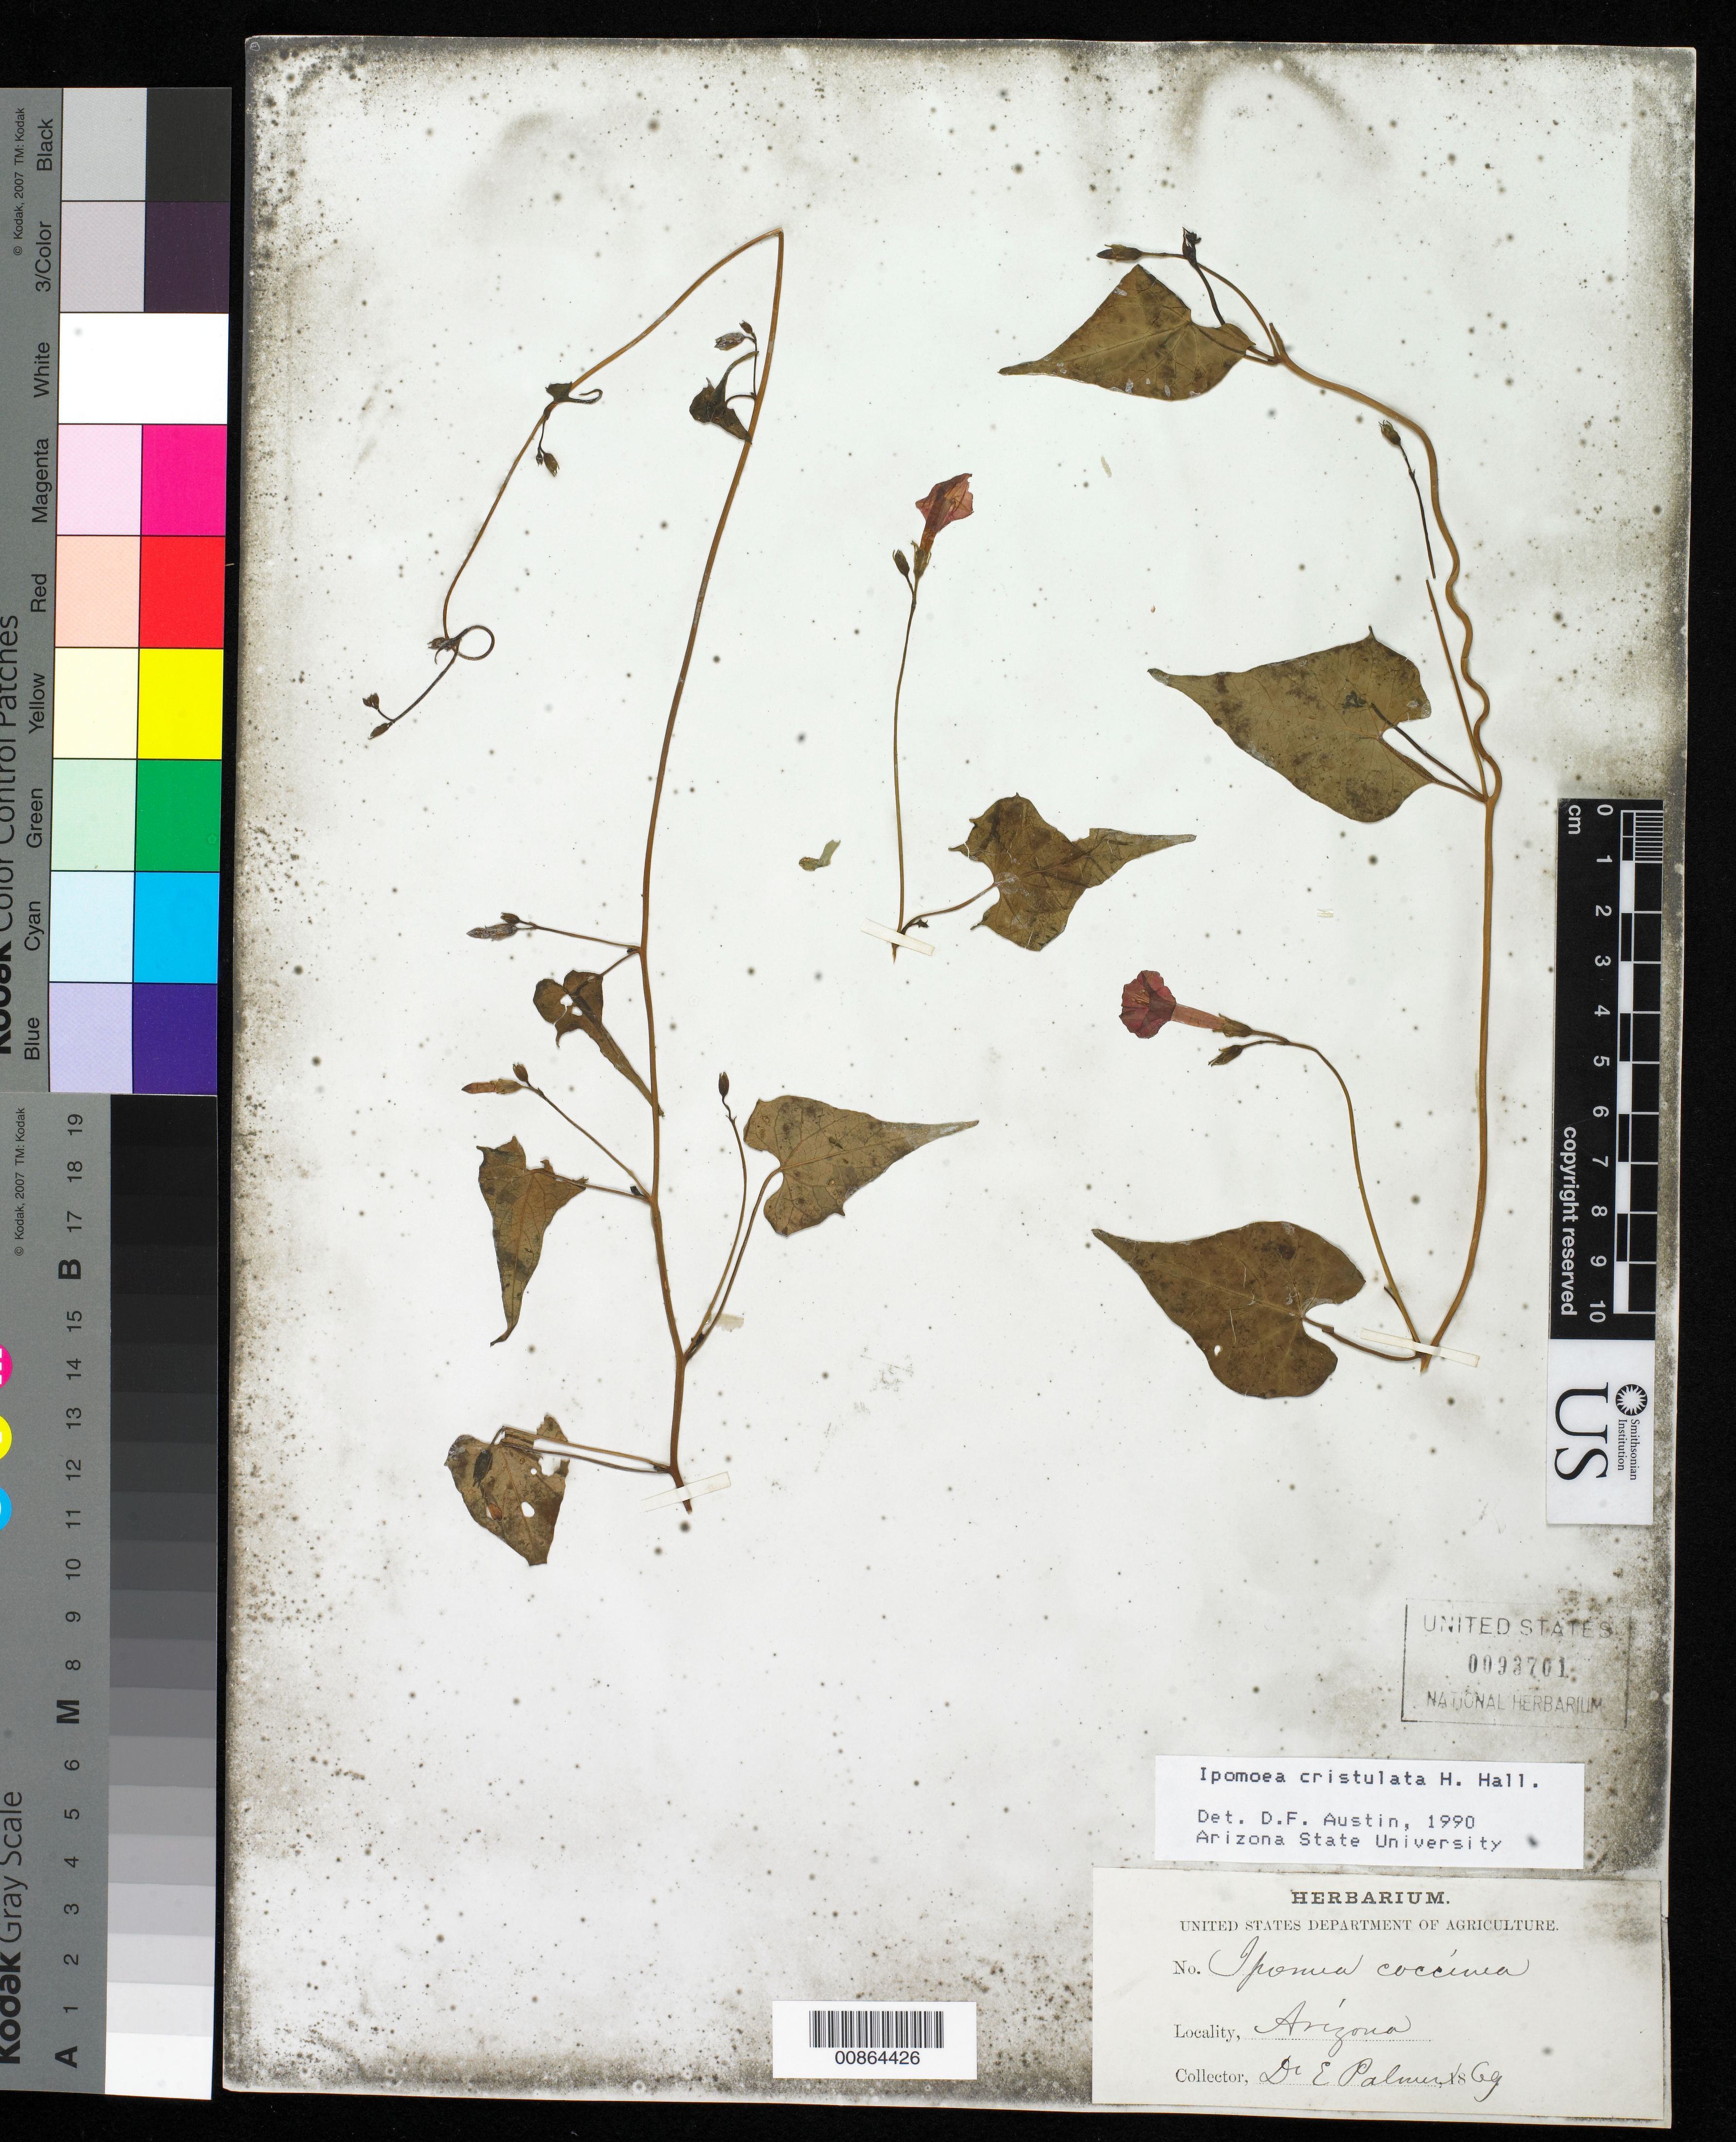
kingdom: Plantae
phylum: Tracheophyta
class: Magnoliopsida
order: Solanales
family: Convolvulaceae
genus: Ipomoea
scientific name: Ipomoea cristulata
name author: Hallier f.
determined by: Austin, D. F.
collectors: E. Palmer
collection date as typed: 1869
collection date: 1869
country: United States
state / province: Arizona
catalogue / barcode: US 93701